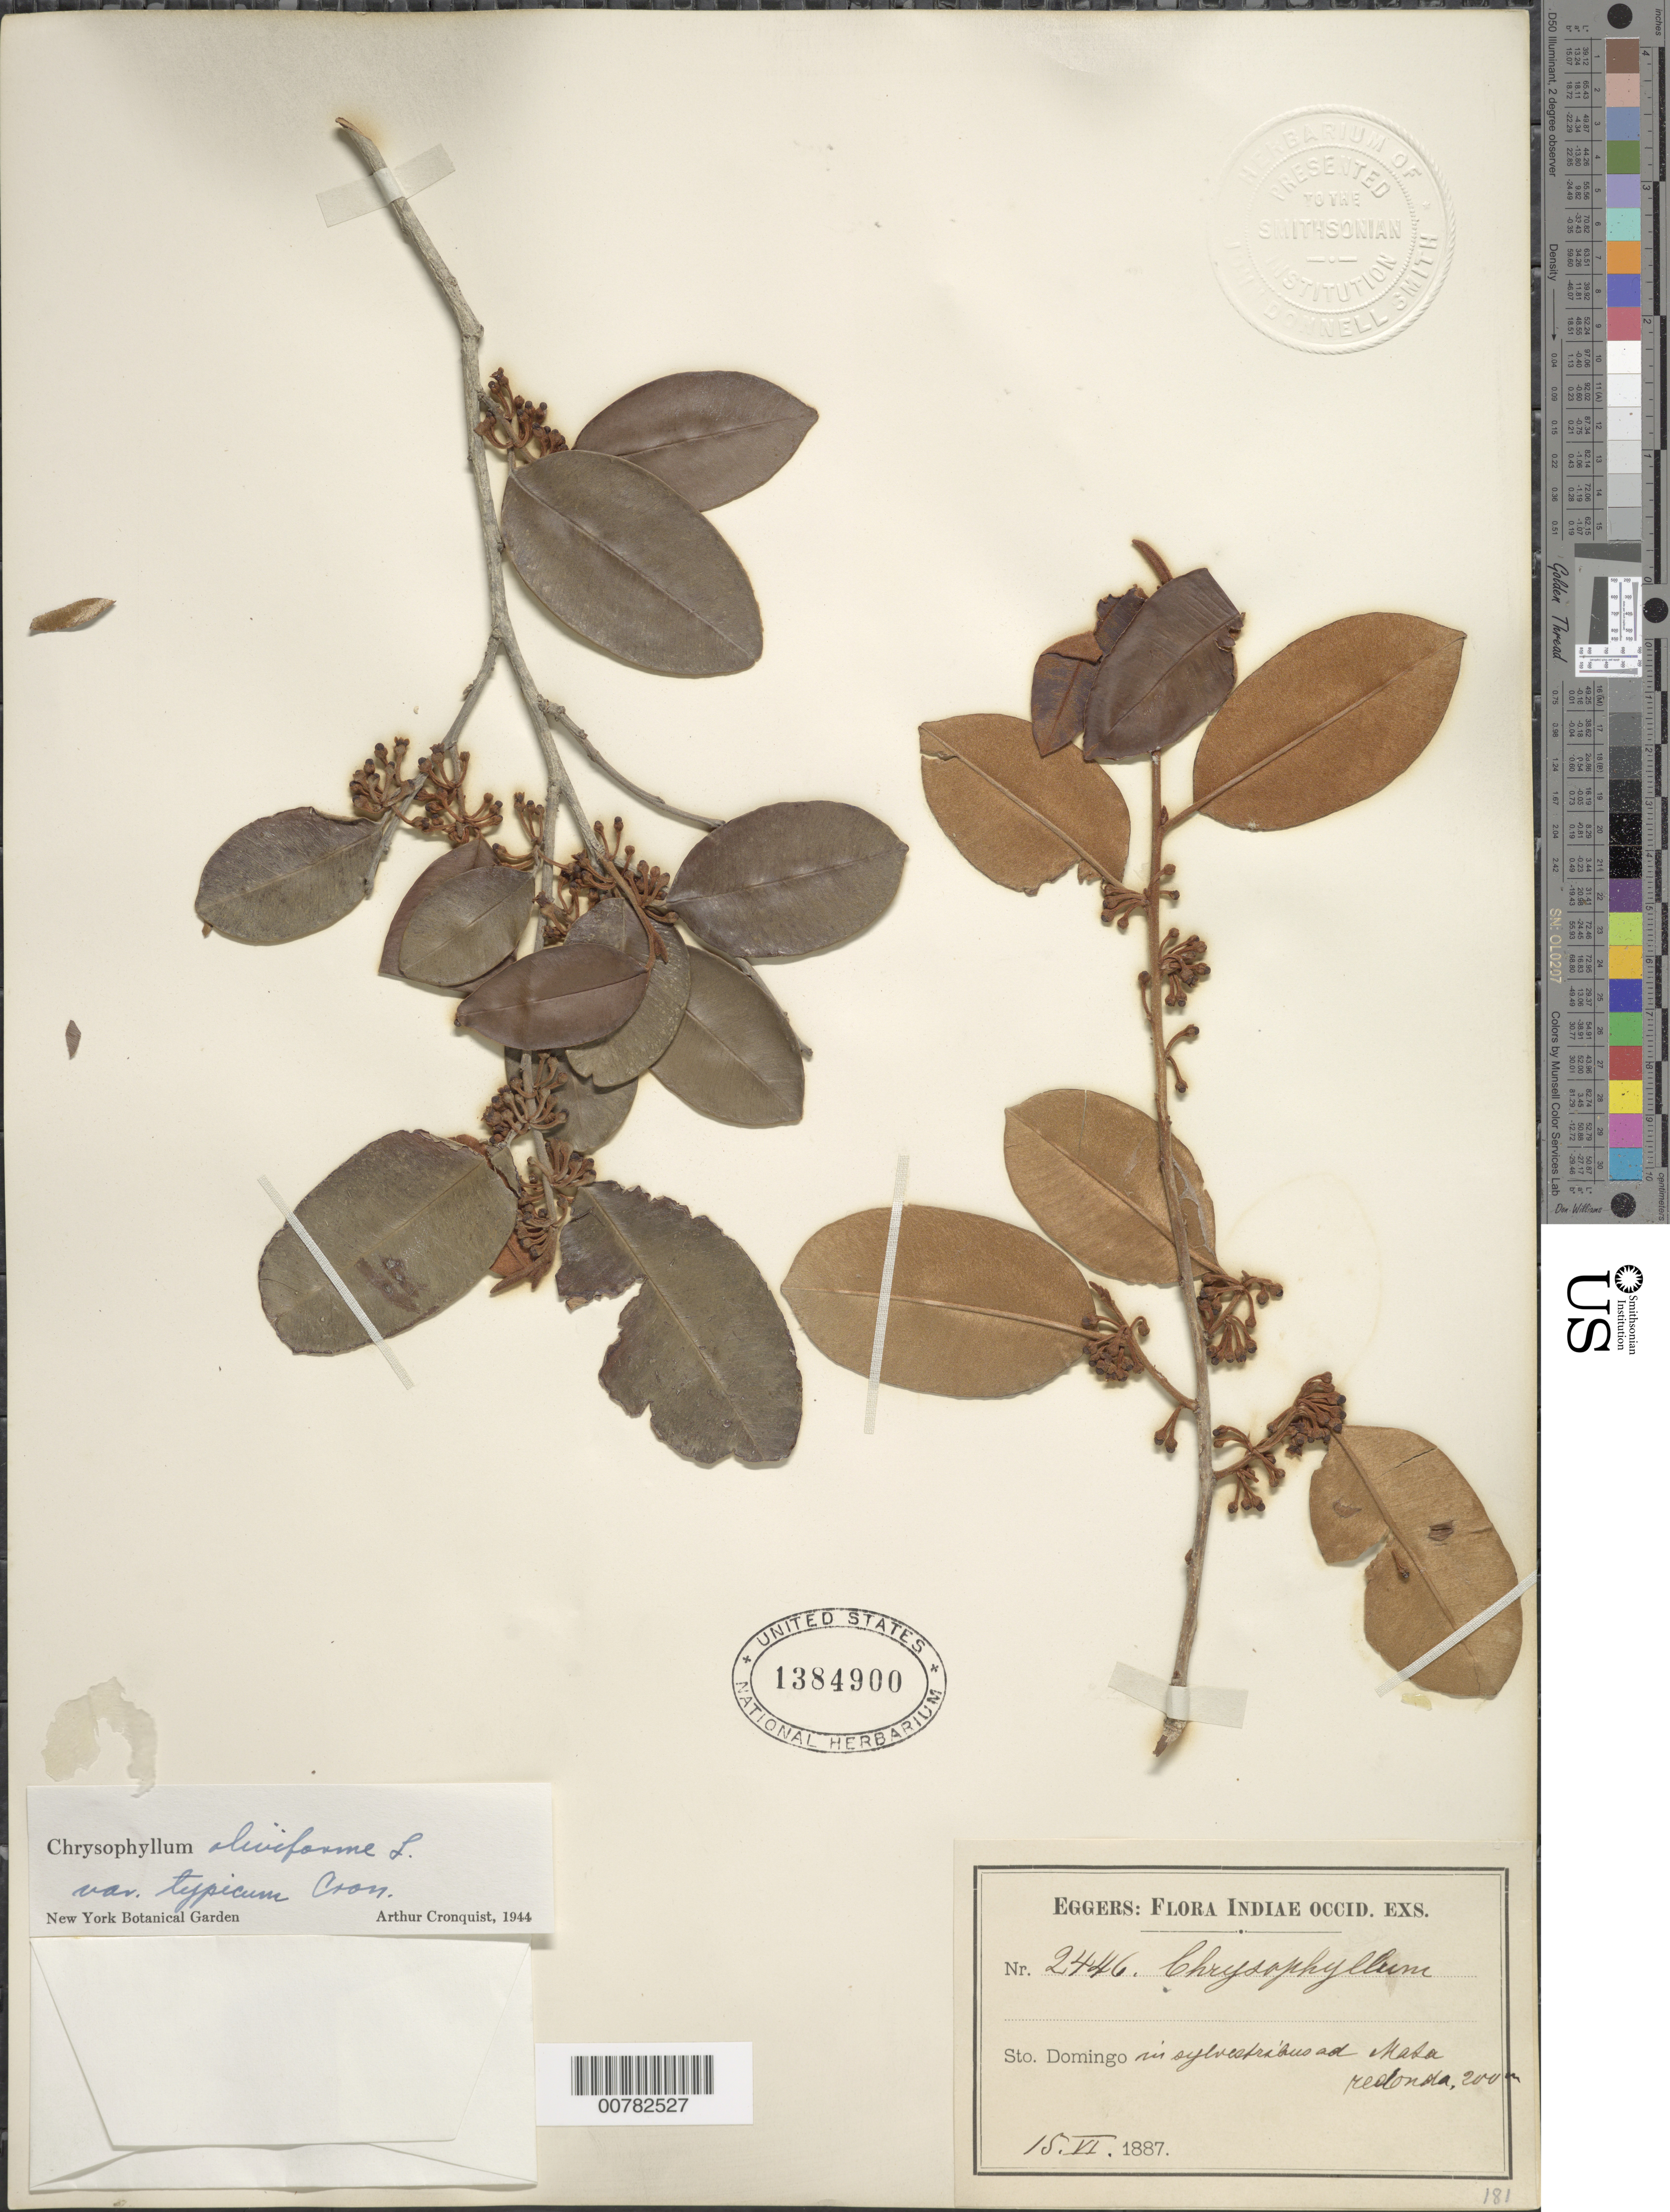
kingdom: Plantae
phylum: Tracheophyta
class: Magnoliopsida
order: Ericales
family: Sapotaceae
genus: Chrysophyllum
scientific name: Chrysophyllum oliviforme subsp. oliviforme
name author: L.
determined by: Cronquist, A. J.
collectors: H. F. A. von Eggers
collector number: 2446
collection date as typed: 15 Jun 1887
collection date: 1887-06-15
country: Dominican Republic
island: Hispaniola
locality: Nata Redonda.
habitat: In sylvestribus.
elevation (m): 200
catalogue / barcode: US 1384900